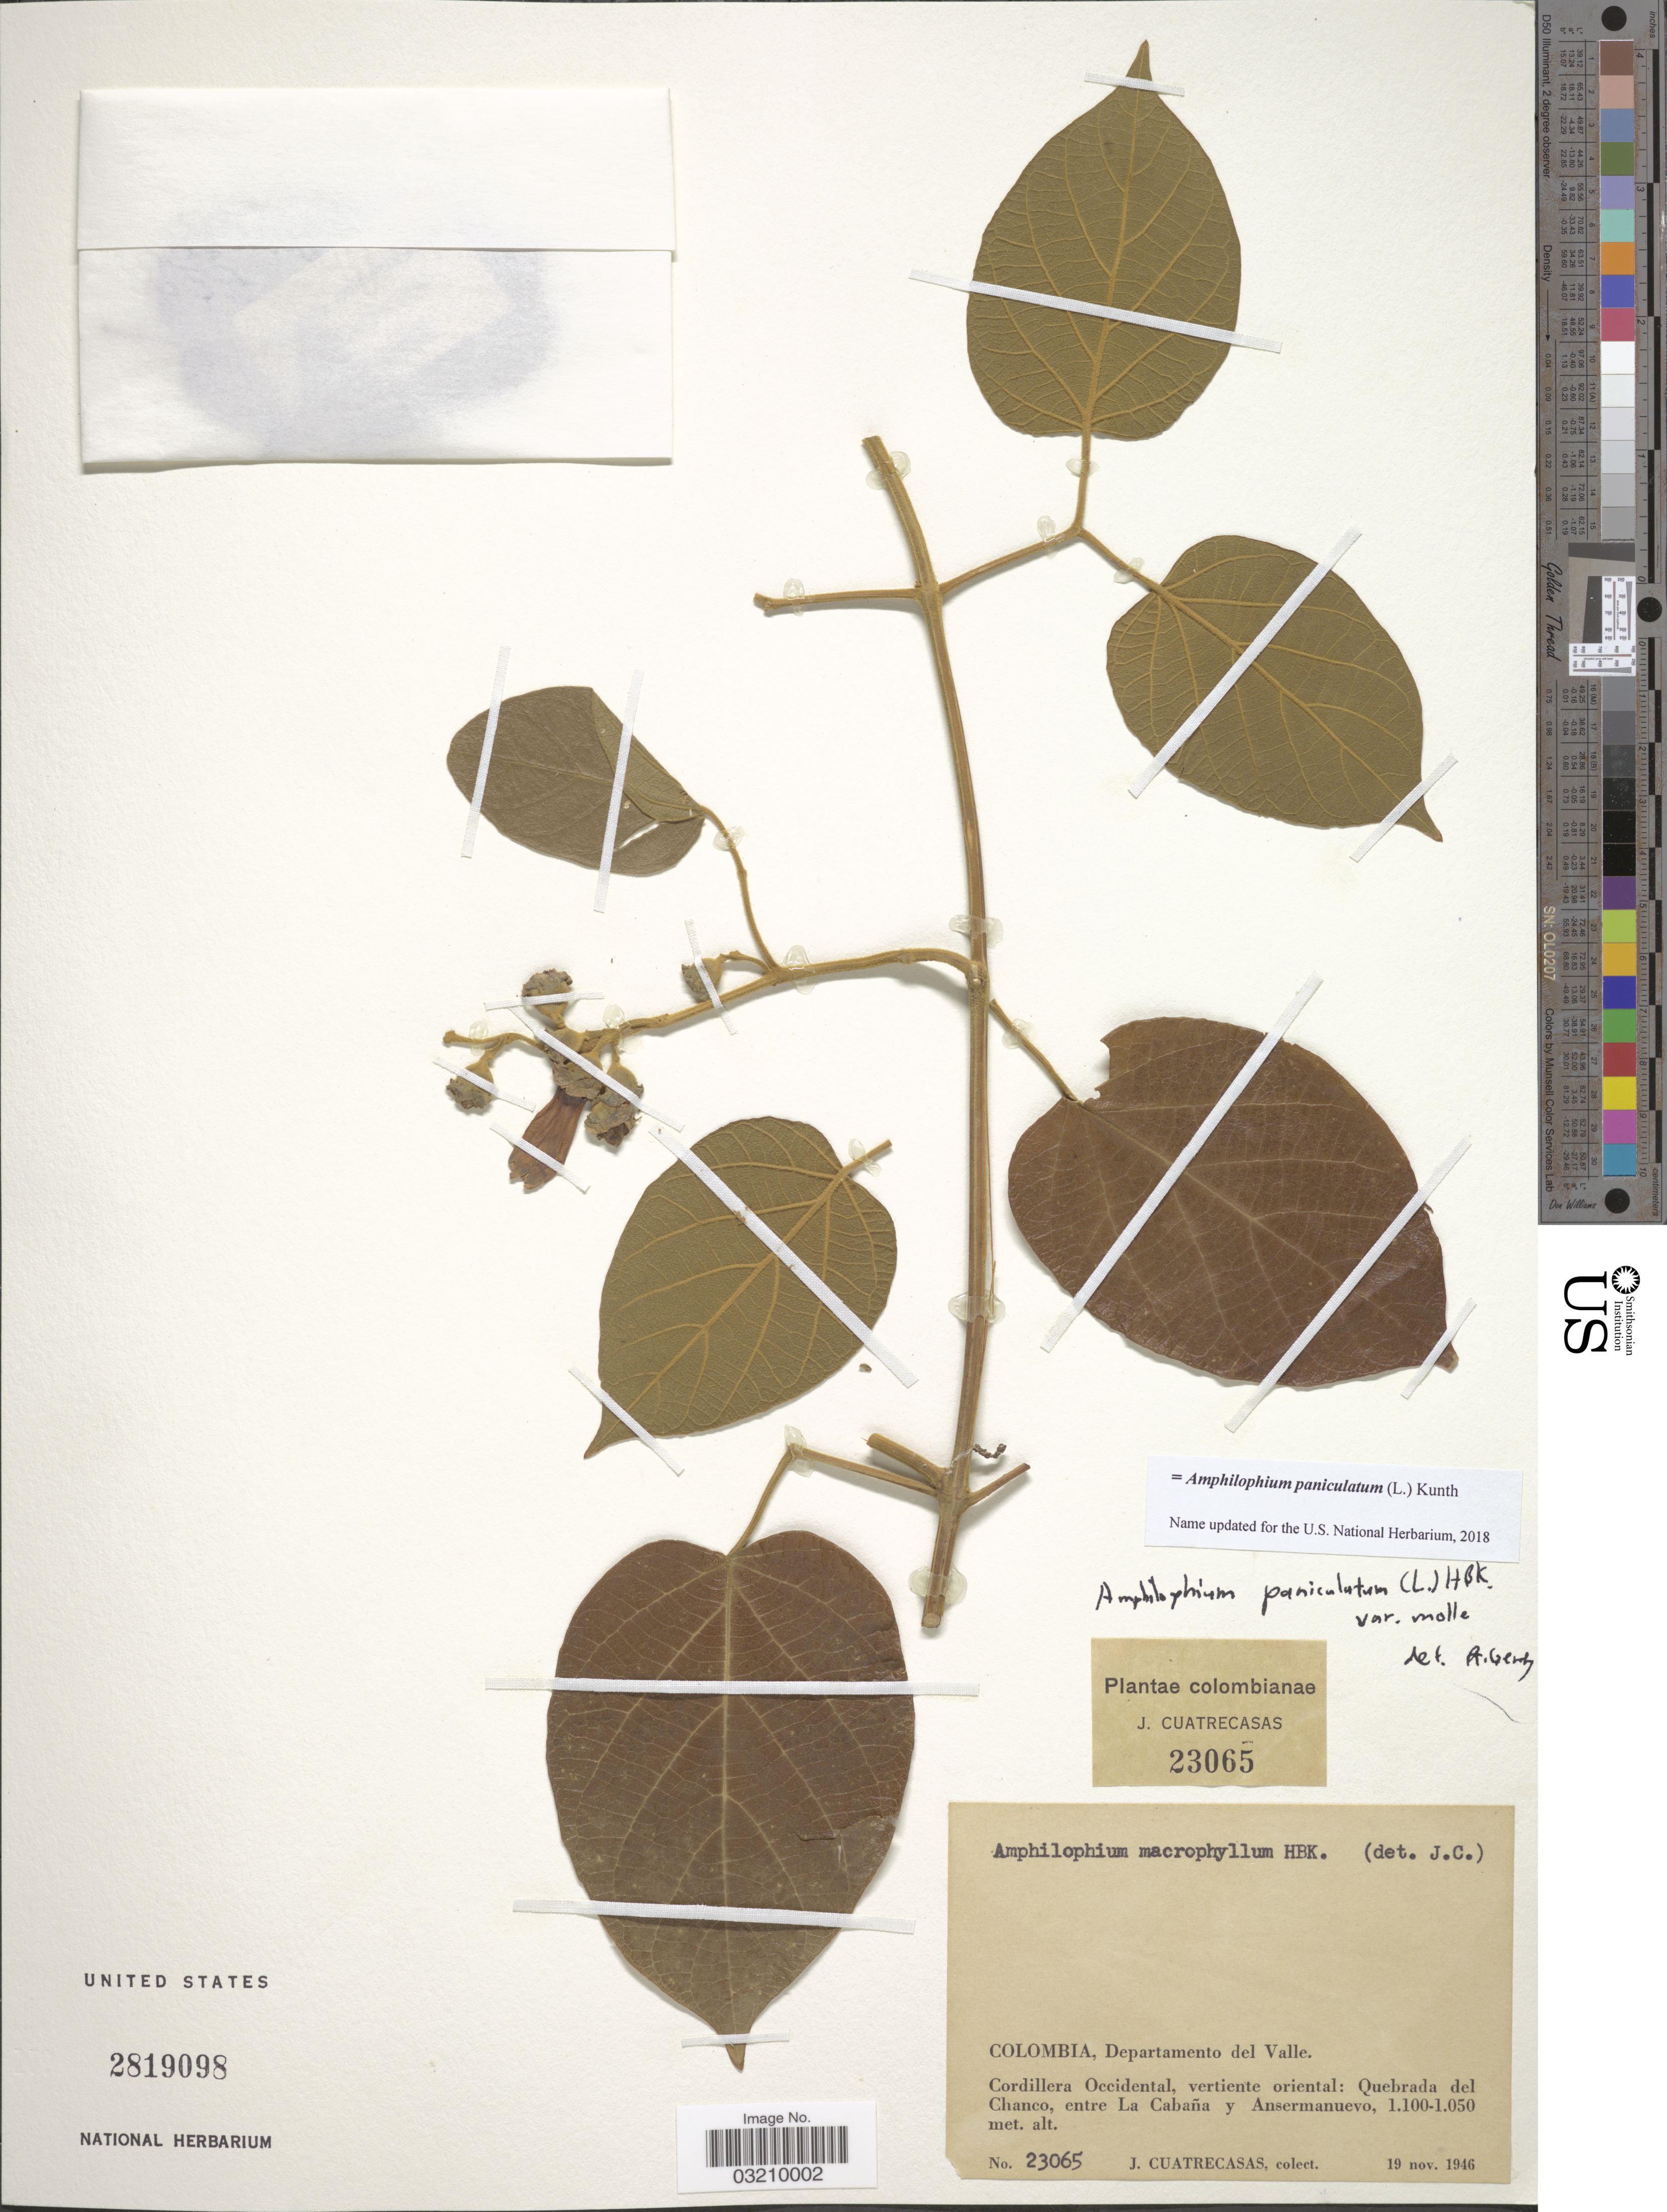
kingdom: Plantae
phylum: Tracheophyta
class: Magnoliopsida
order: Lamiales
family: Bignoniaceae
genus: Amphilophium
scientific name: Amphilophium paniculatum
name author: (L.) Kunth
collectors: J. Cuatrecasas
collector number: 23065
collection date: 1946-11-19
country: Colombia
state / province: Valle del Cauca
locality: Departamento del Valle. Cordillera Occidental, vertiente oriental; Quebrada del Chanco, entre La Cabaña y Ansermanuevo.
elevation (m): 1050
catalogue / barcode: US 2819098